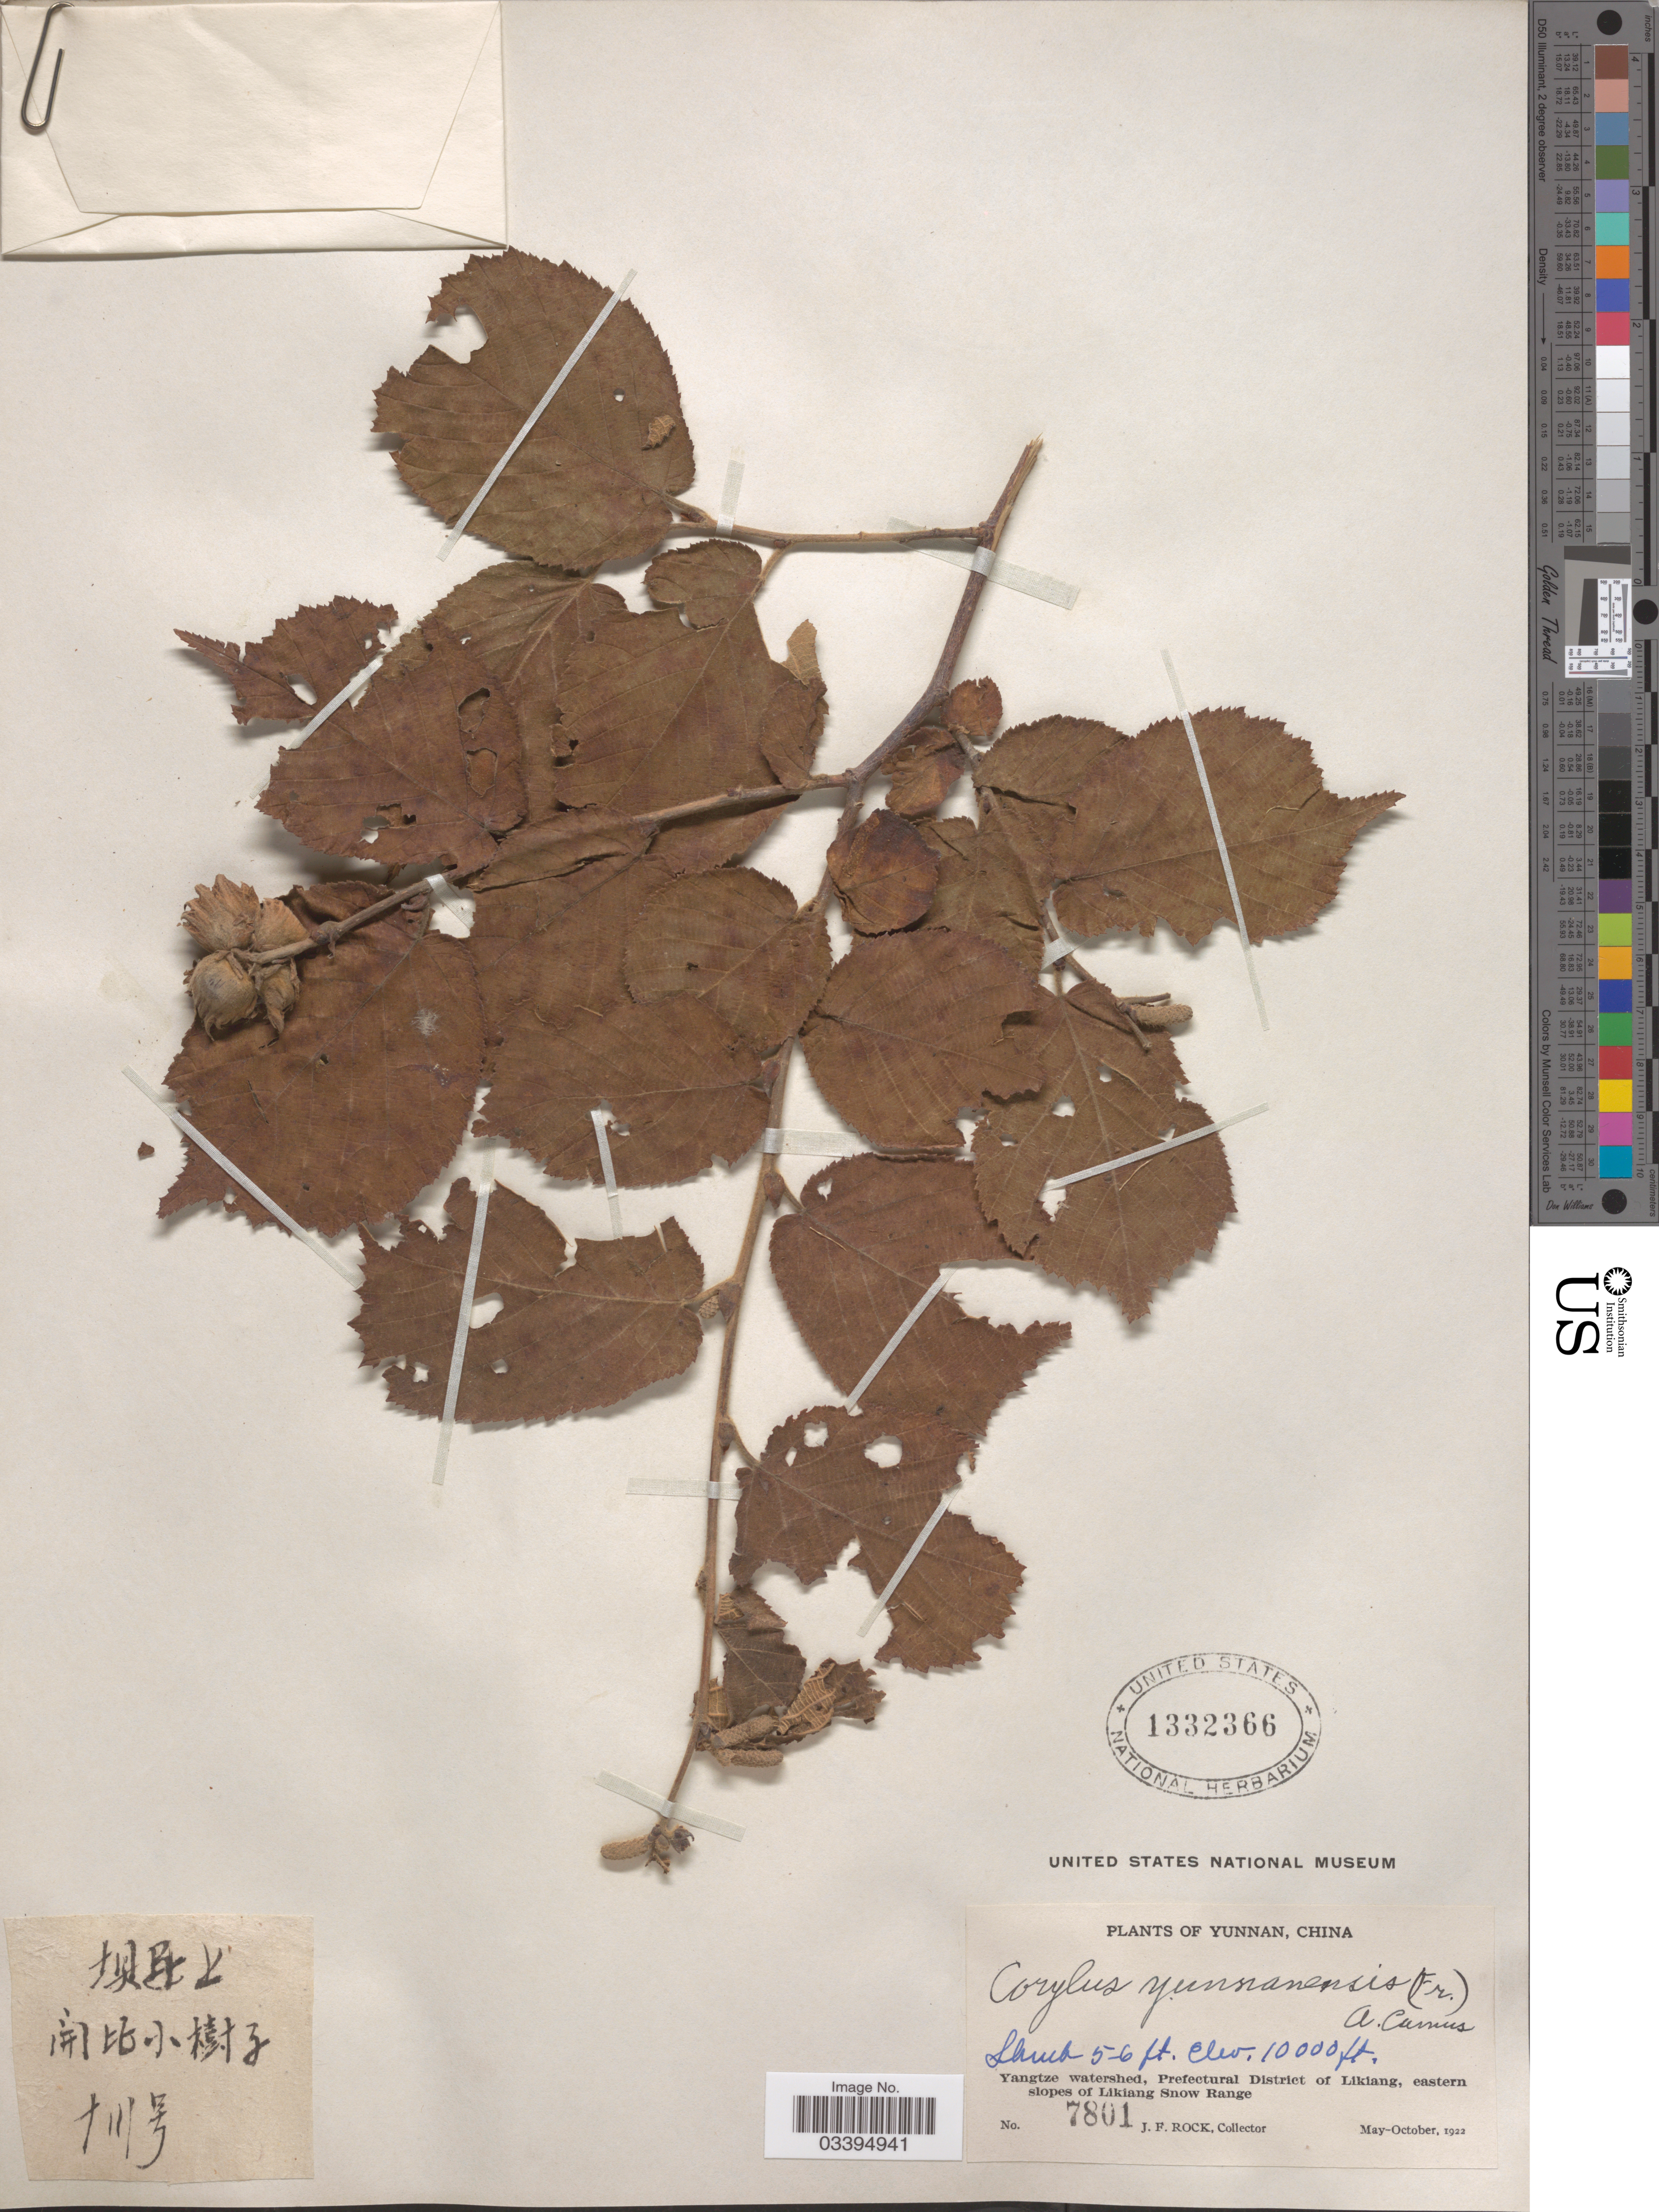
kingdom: Plantae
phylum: Tracheophyta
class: Magnoliopsida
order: Fagales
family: Betulaceae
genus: Corylus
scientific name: Corylus yunnanensis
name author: (Franch.) A. Camus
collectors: J. Rock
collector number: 7801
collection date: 1922-05/1922-10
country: China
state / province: Yunnan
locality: Yangtze watershed, Prefectural District of Likiang, eastern slopes of Likiang Snow Range.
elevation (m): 3048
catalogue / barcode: US 1332366